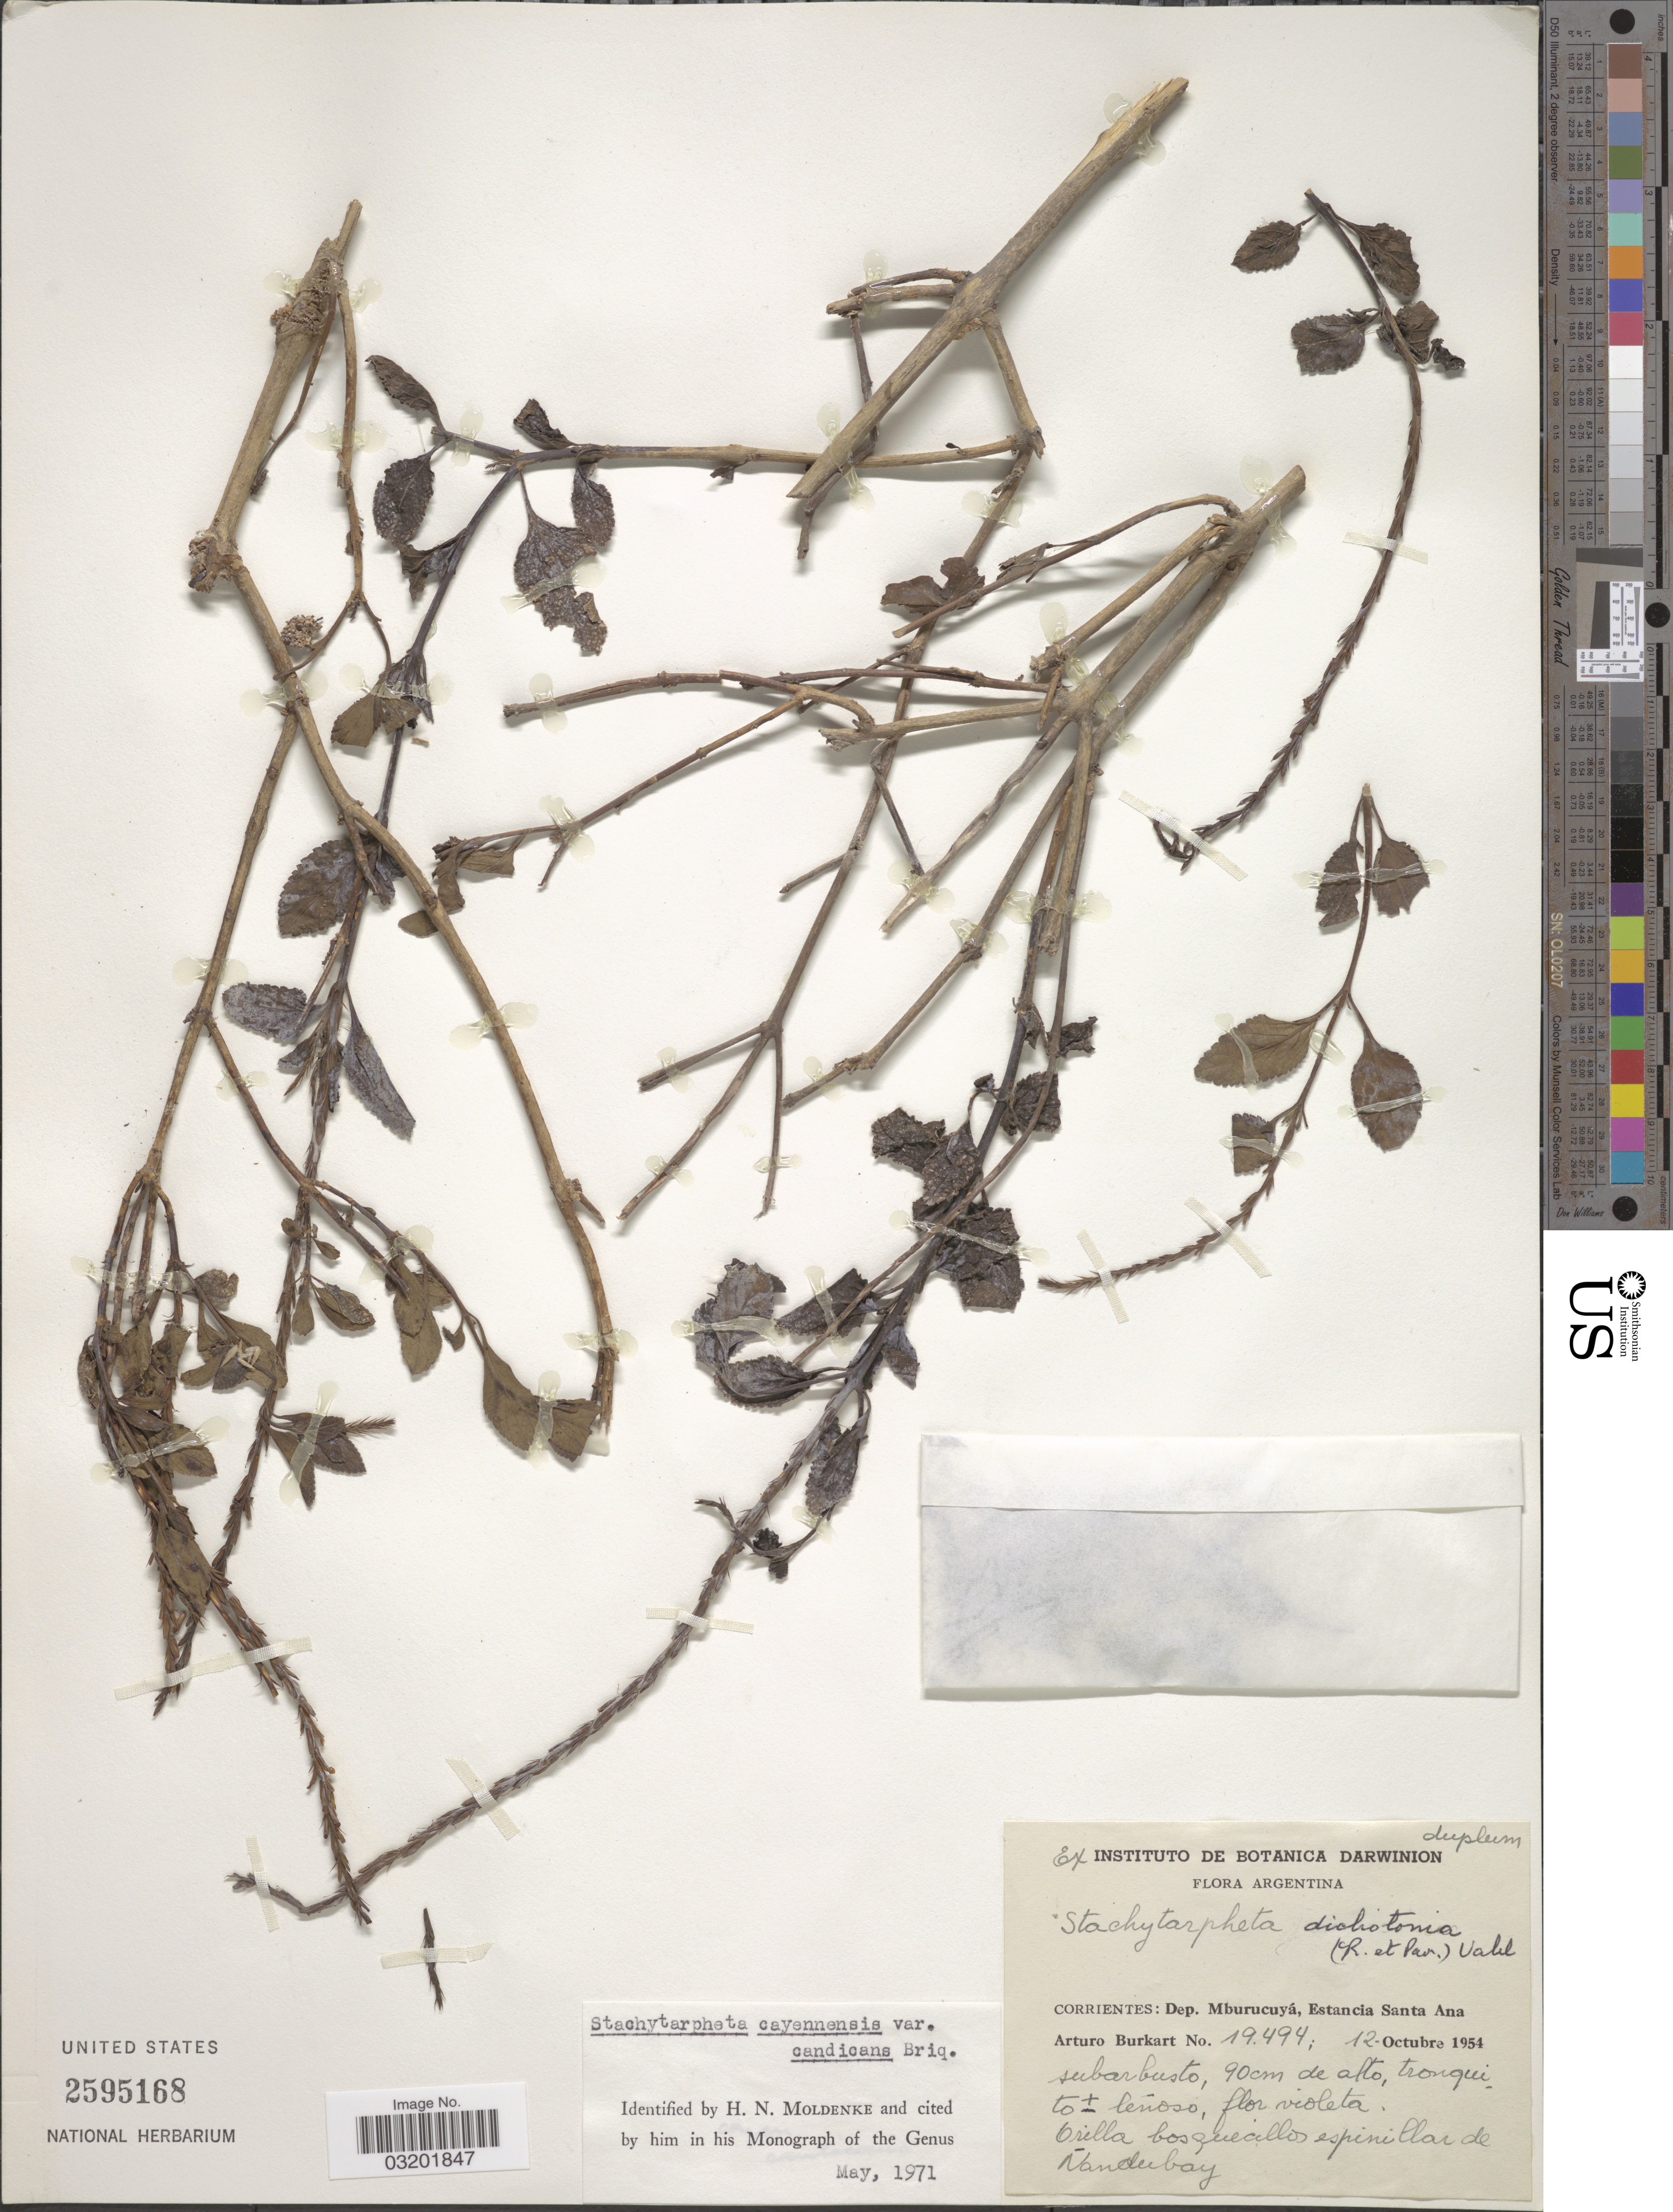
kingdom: Plantae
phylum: Tracheophyta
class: Magnoliopsida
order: Lamiales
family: Verbenaceae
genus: Stachytarpheta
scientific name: Stachytarpheta cayennensis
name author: (Rich.) Vahl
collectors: A. E. Burkart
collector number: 19494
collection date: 1954-10-12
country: Argentina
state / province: Corrientes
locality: Dep. Mburucuyá, Estancia Santa Ana. Orilla bosquecillos espinillar de Nandeebay.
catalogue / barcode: US 2595168